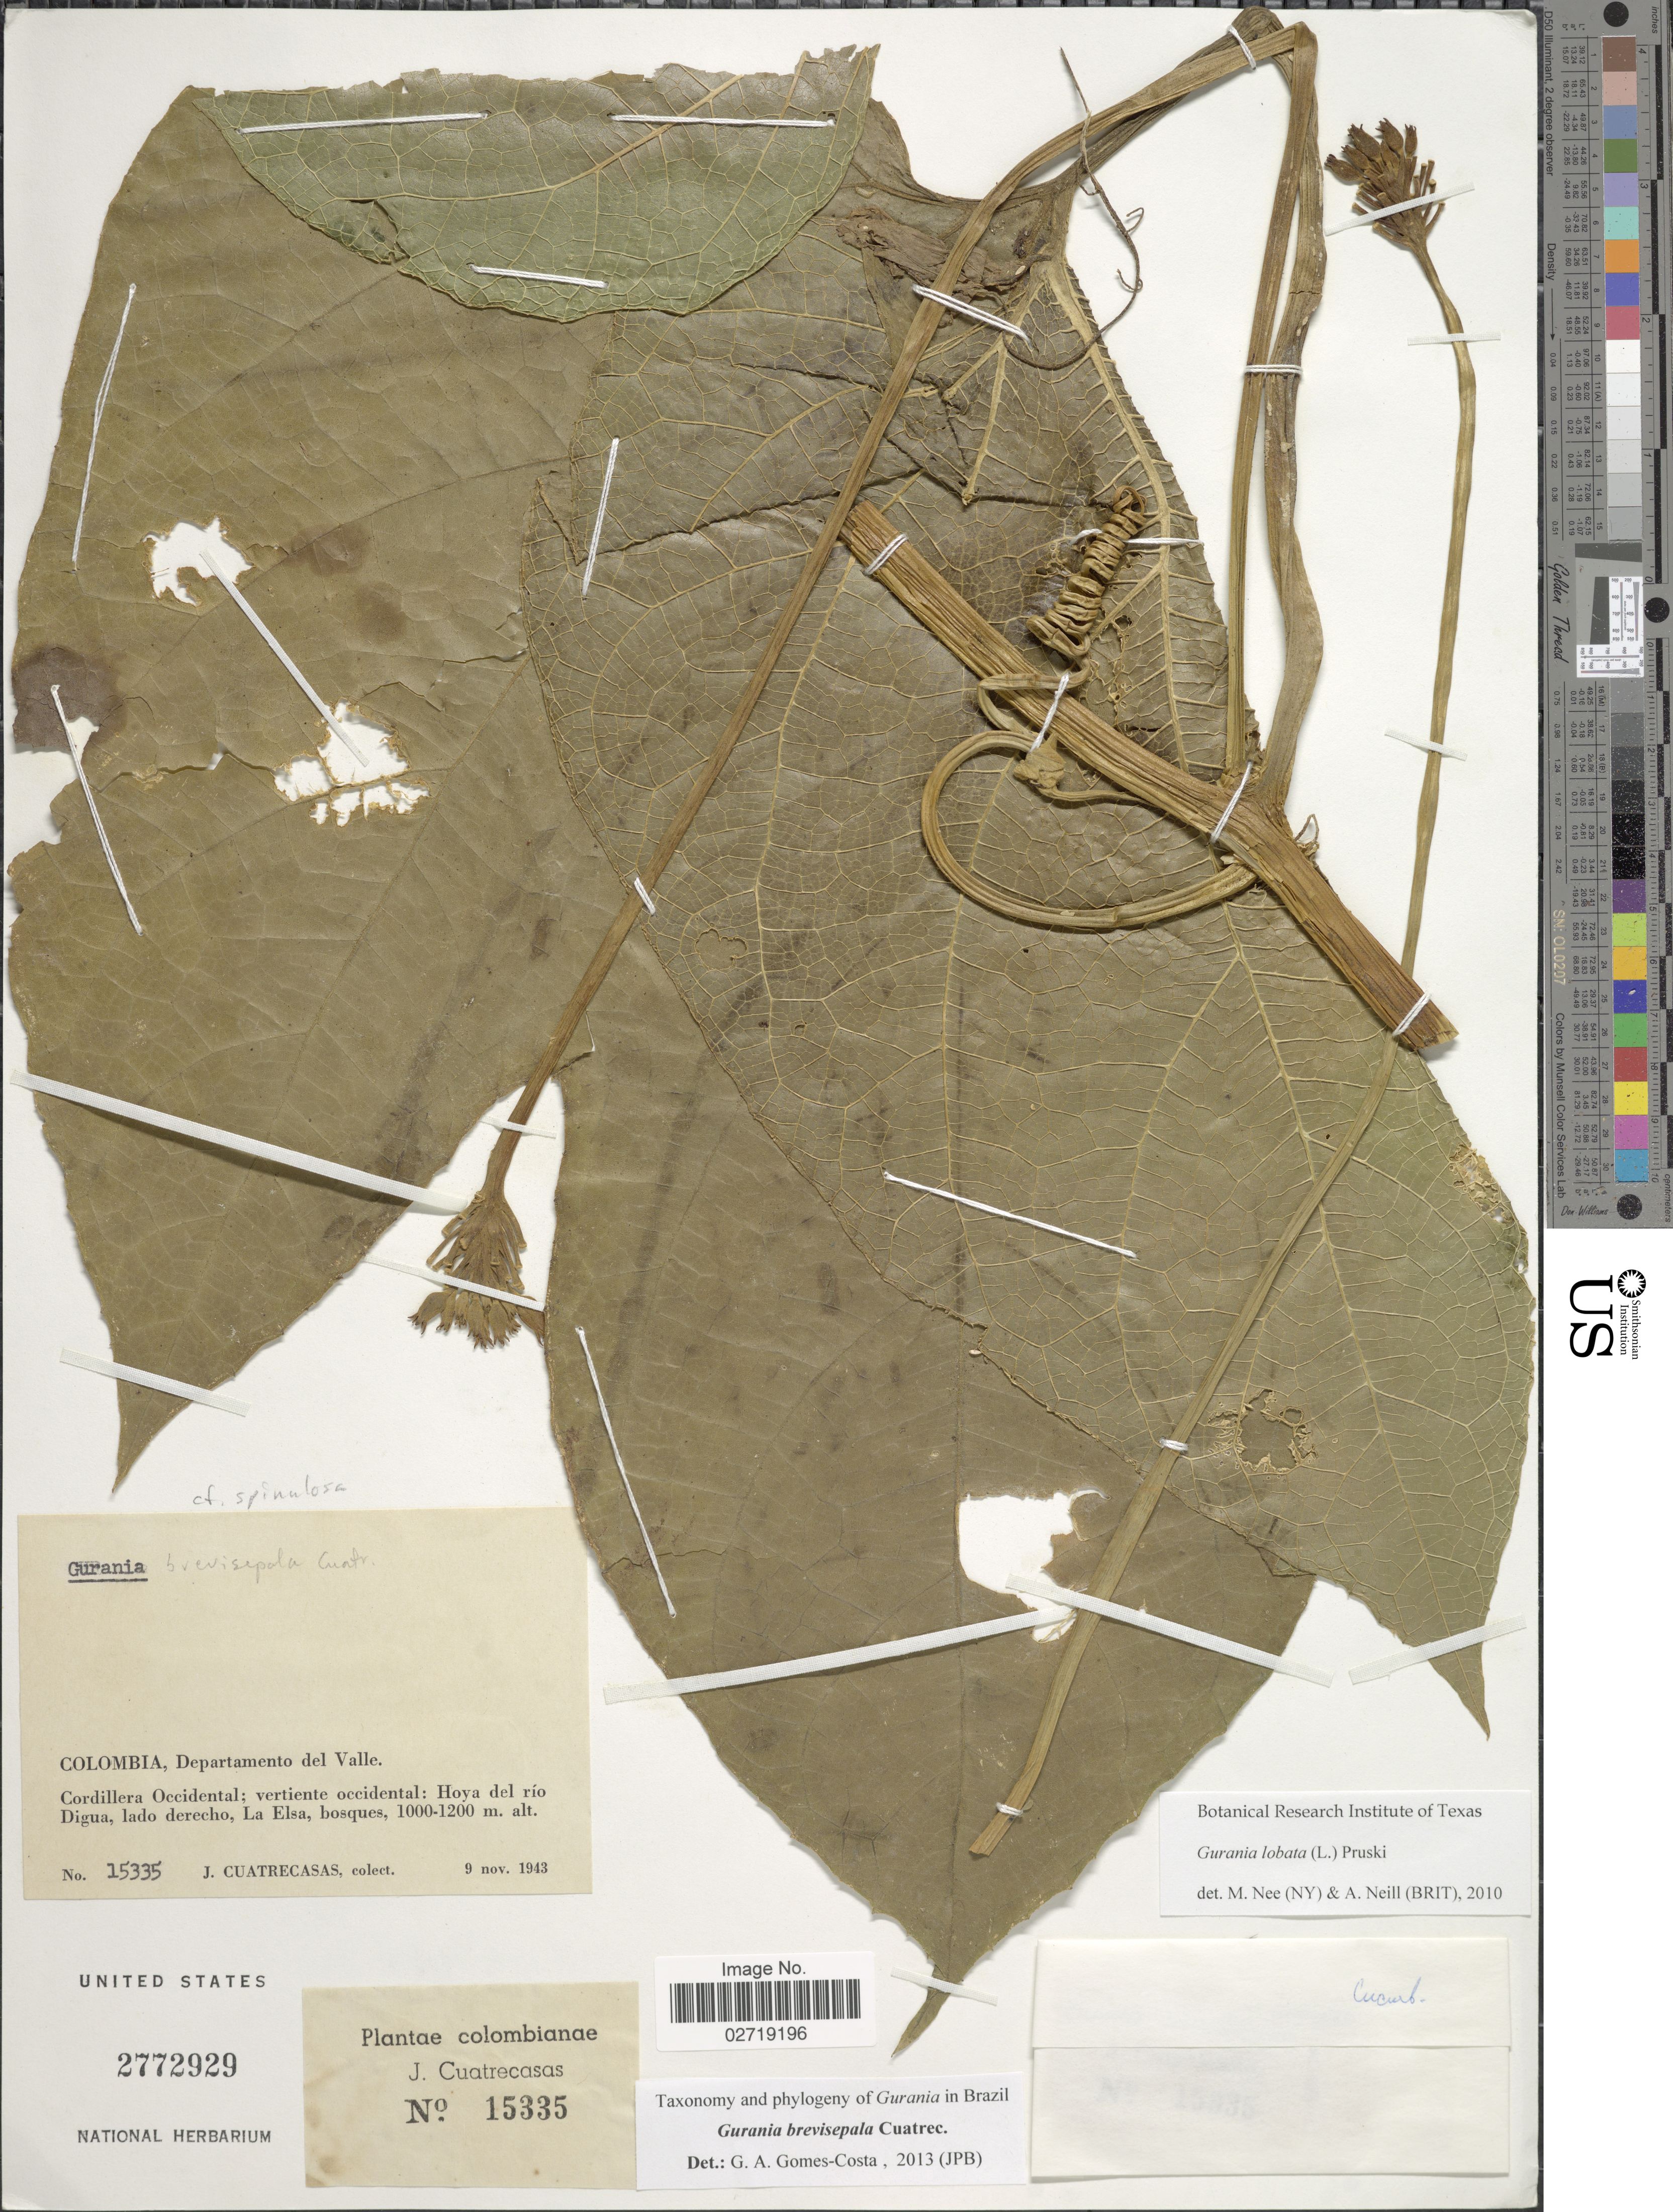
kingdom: Plantae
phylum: Tracheophyta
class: Magnoliopsida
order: Cucurbitales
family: Cucurbitaceae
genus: Gurania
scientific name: Gurania brevisepala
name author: Cuatrec.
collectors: J. Cuatrecasas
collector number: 15335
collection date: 1943-11-09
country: Colombia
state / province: Valle del Cauca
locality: Departamento del Valle. Cordillera Occidental; vertiente occidental: Hoya del rio Digua, lado derecho, La Elsa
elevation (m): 1000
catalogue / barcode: US 2772929